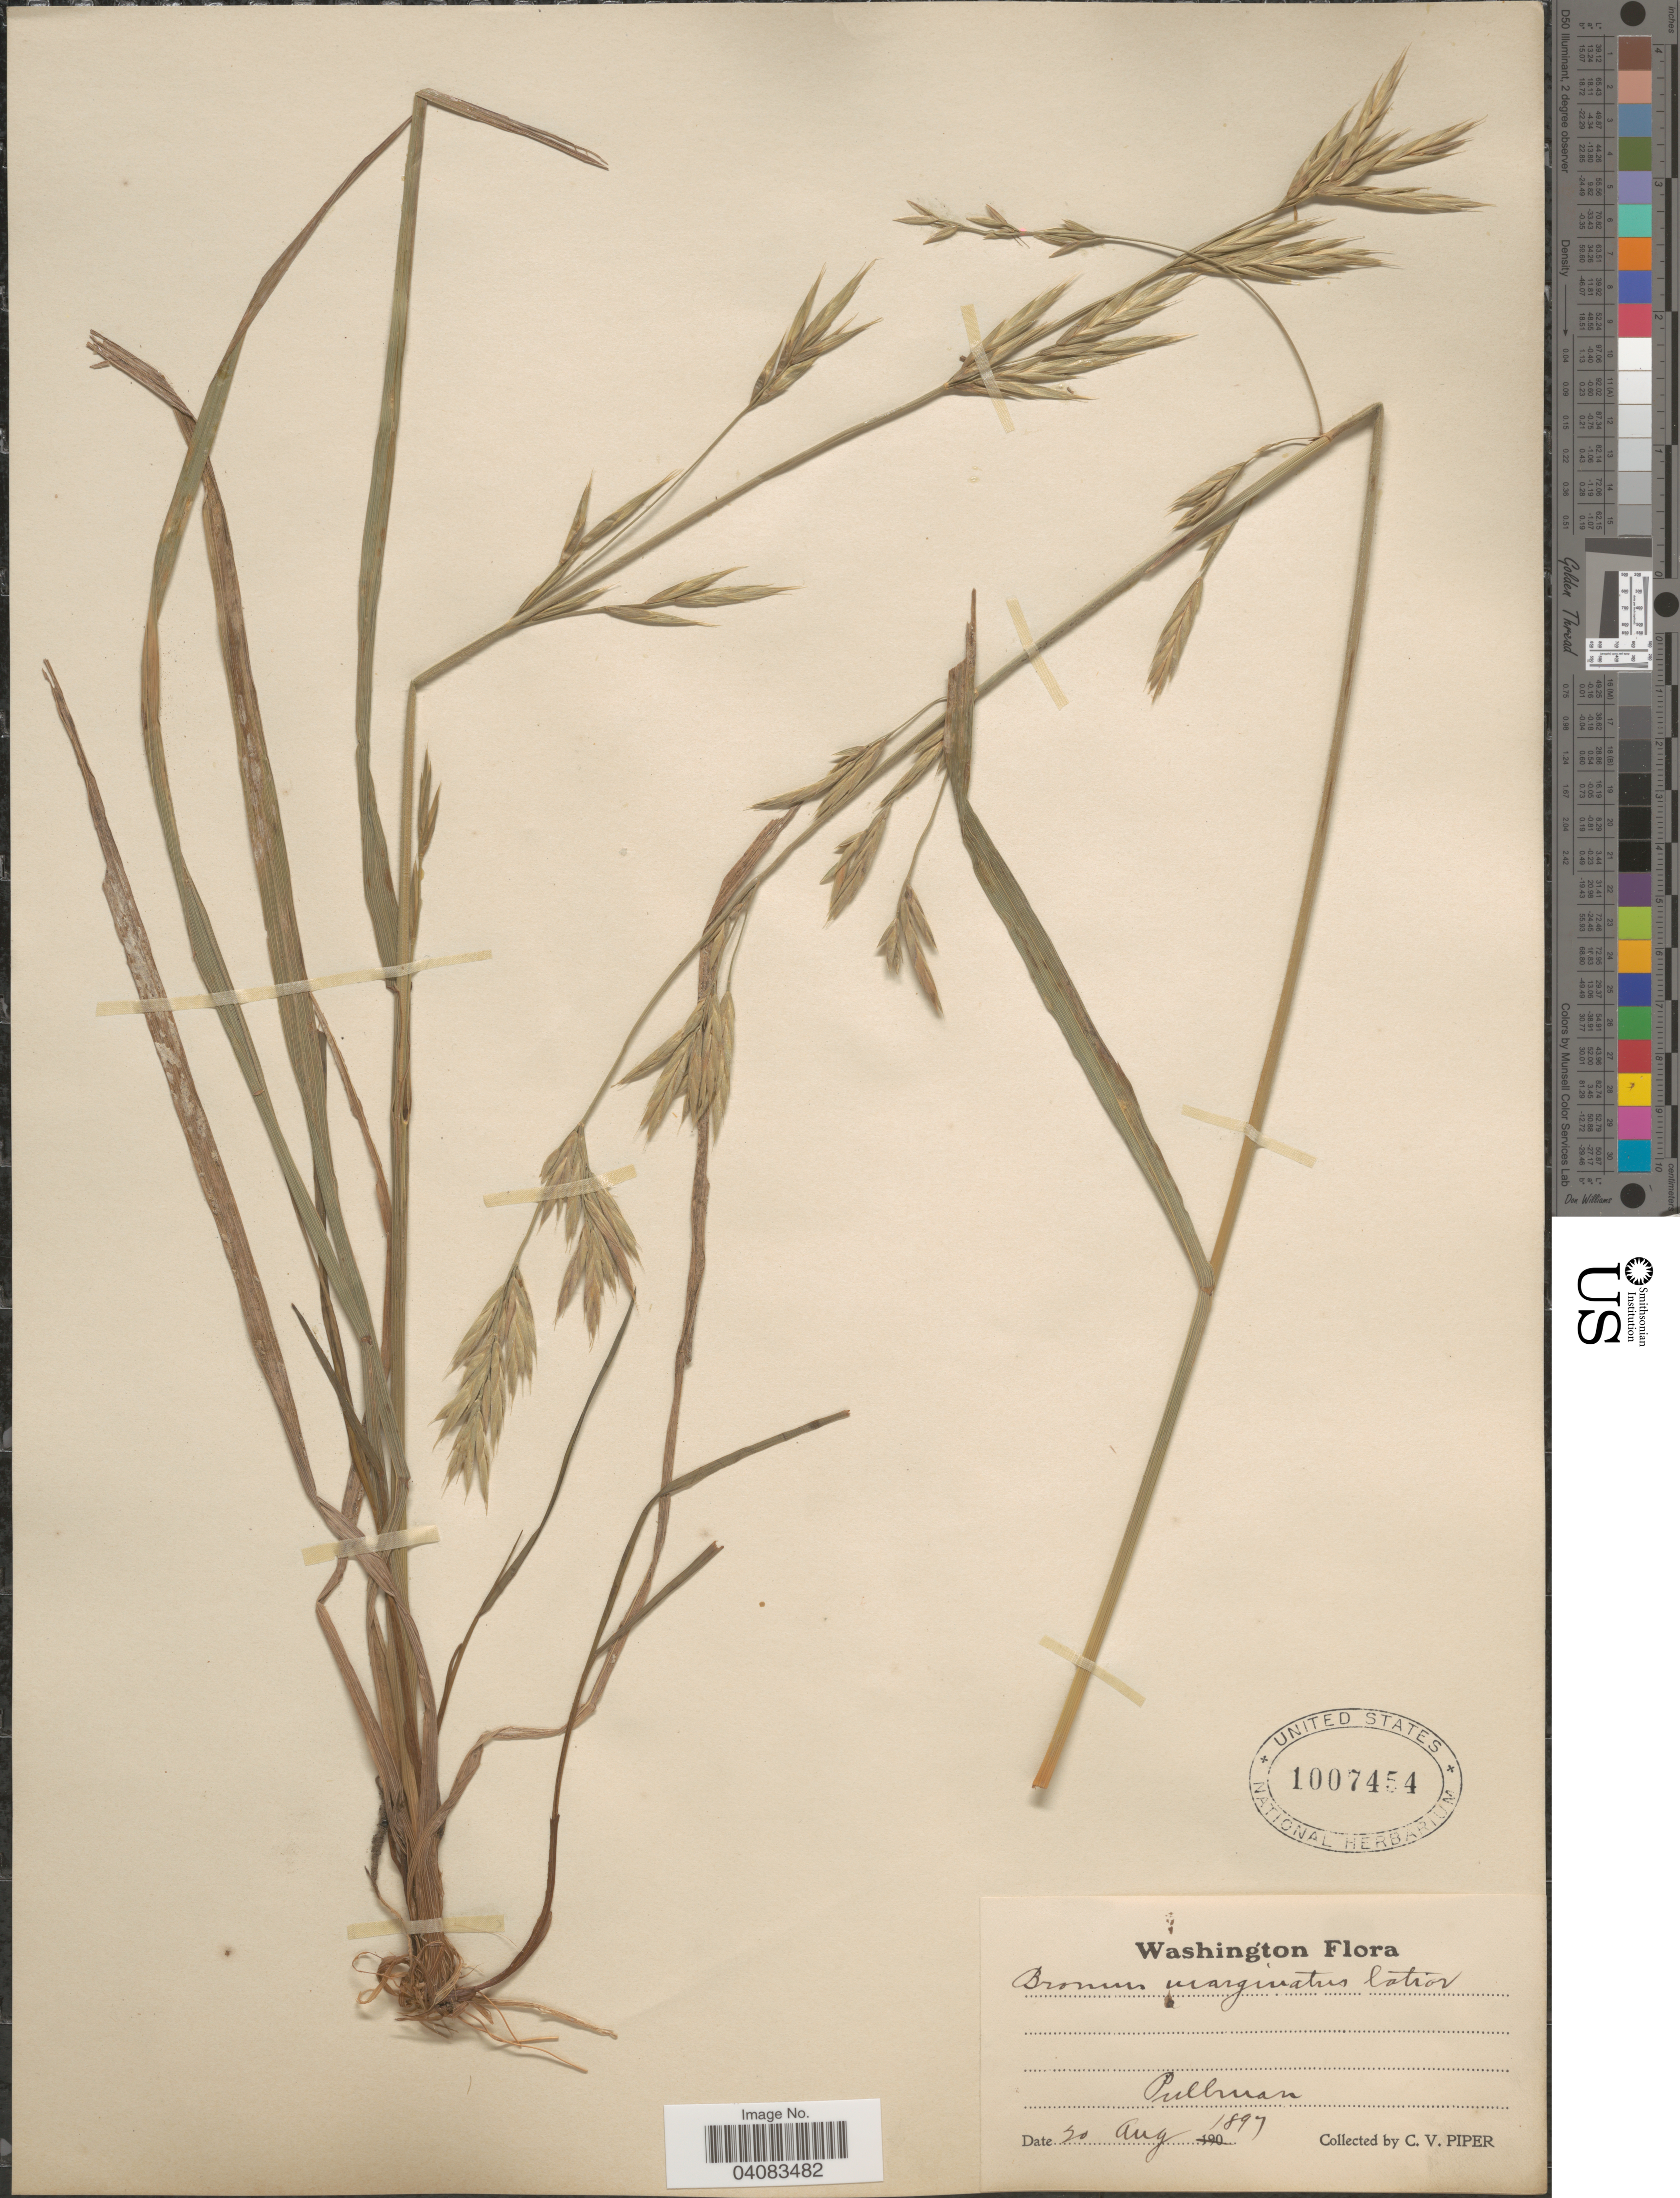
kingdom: Plantae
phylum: Tracheophyta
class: Liliopsida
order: Poales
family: Poaceae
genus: Bromus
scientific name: Bromus marginatus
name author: Nees ex Steud.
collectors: C. V. Piper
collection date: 1897-08-20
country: United States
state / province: Washington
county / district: Whitman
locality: Pullman.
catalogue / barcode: US 1007454